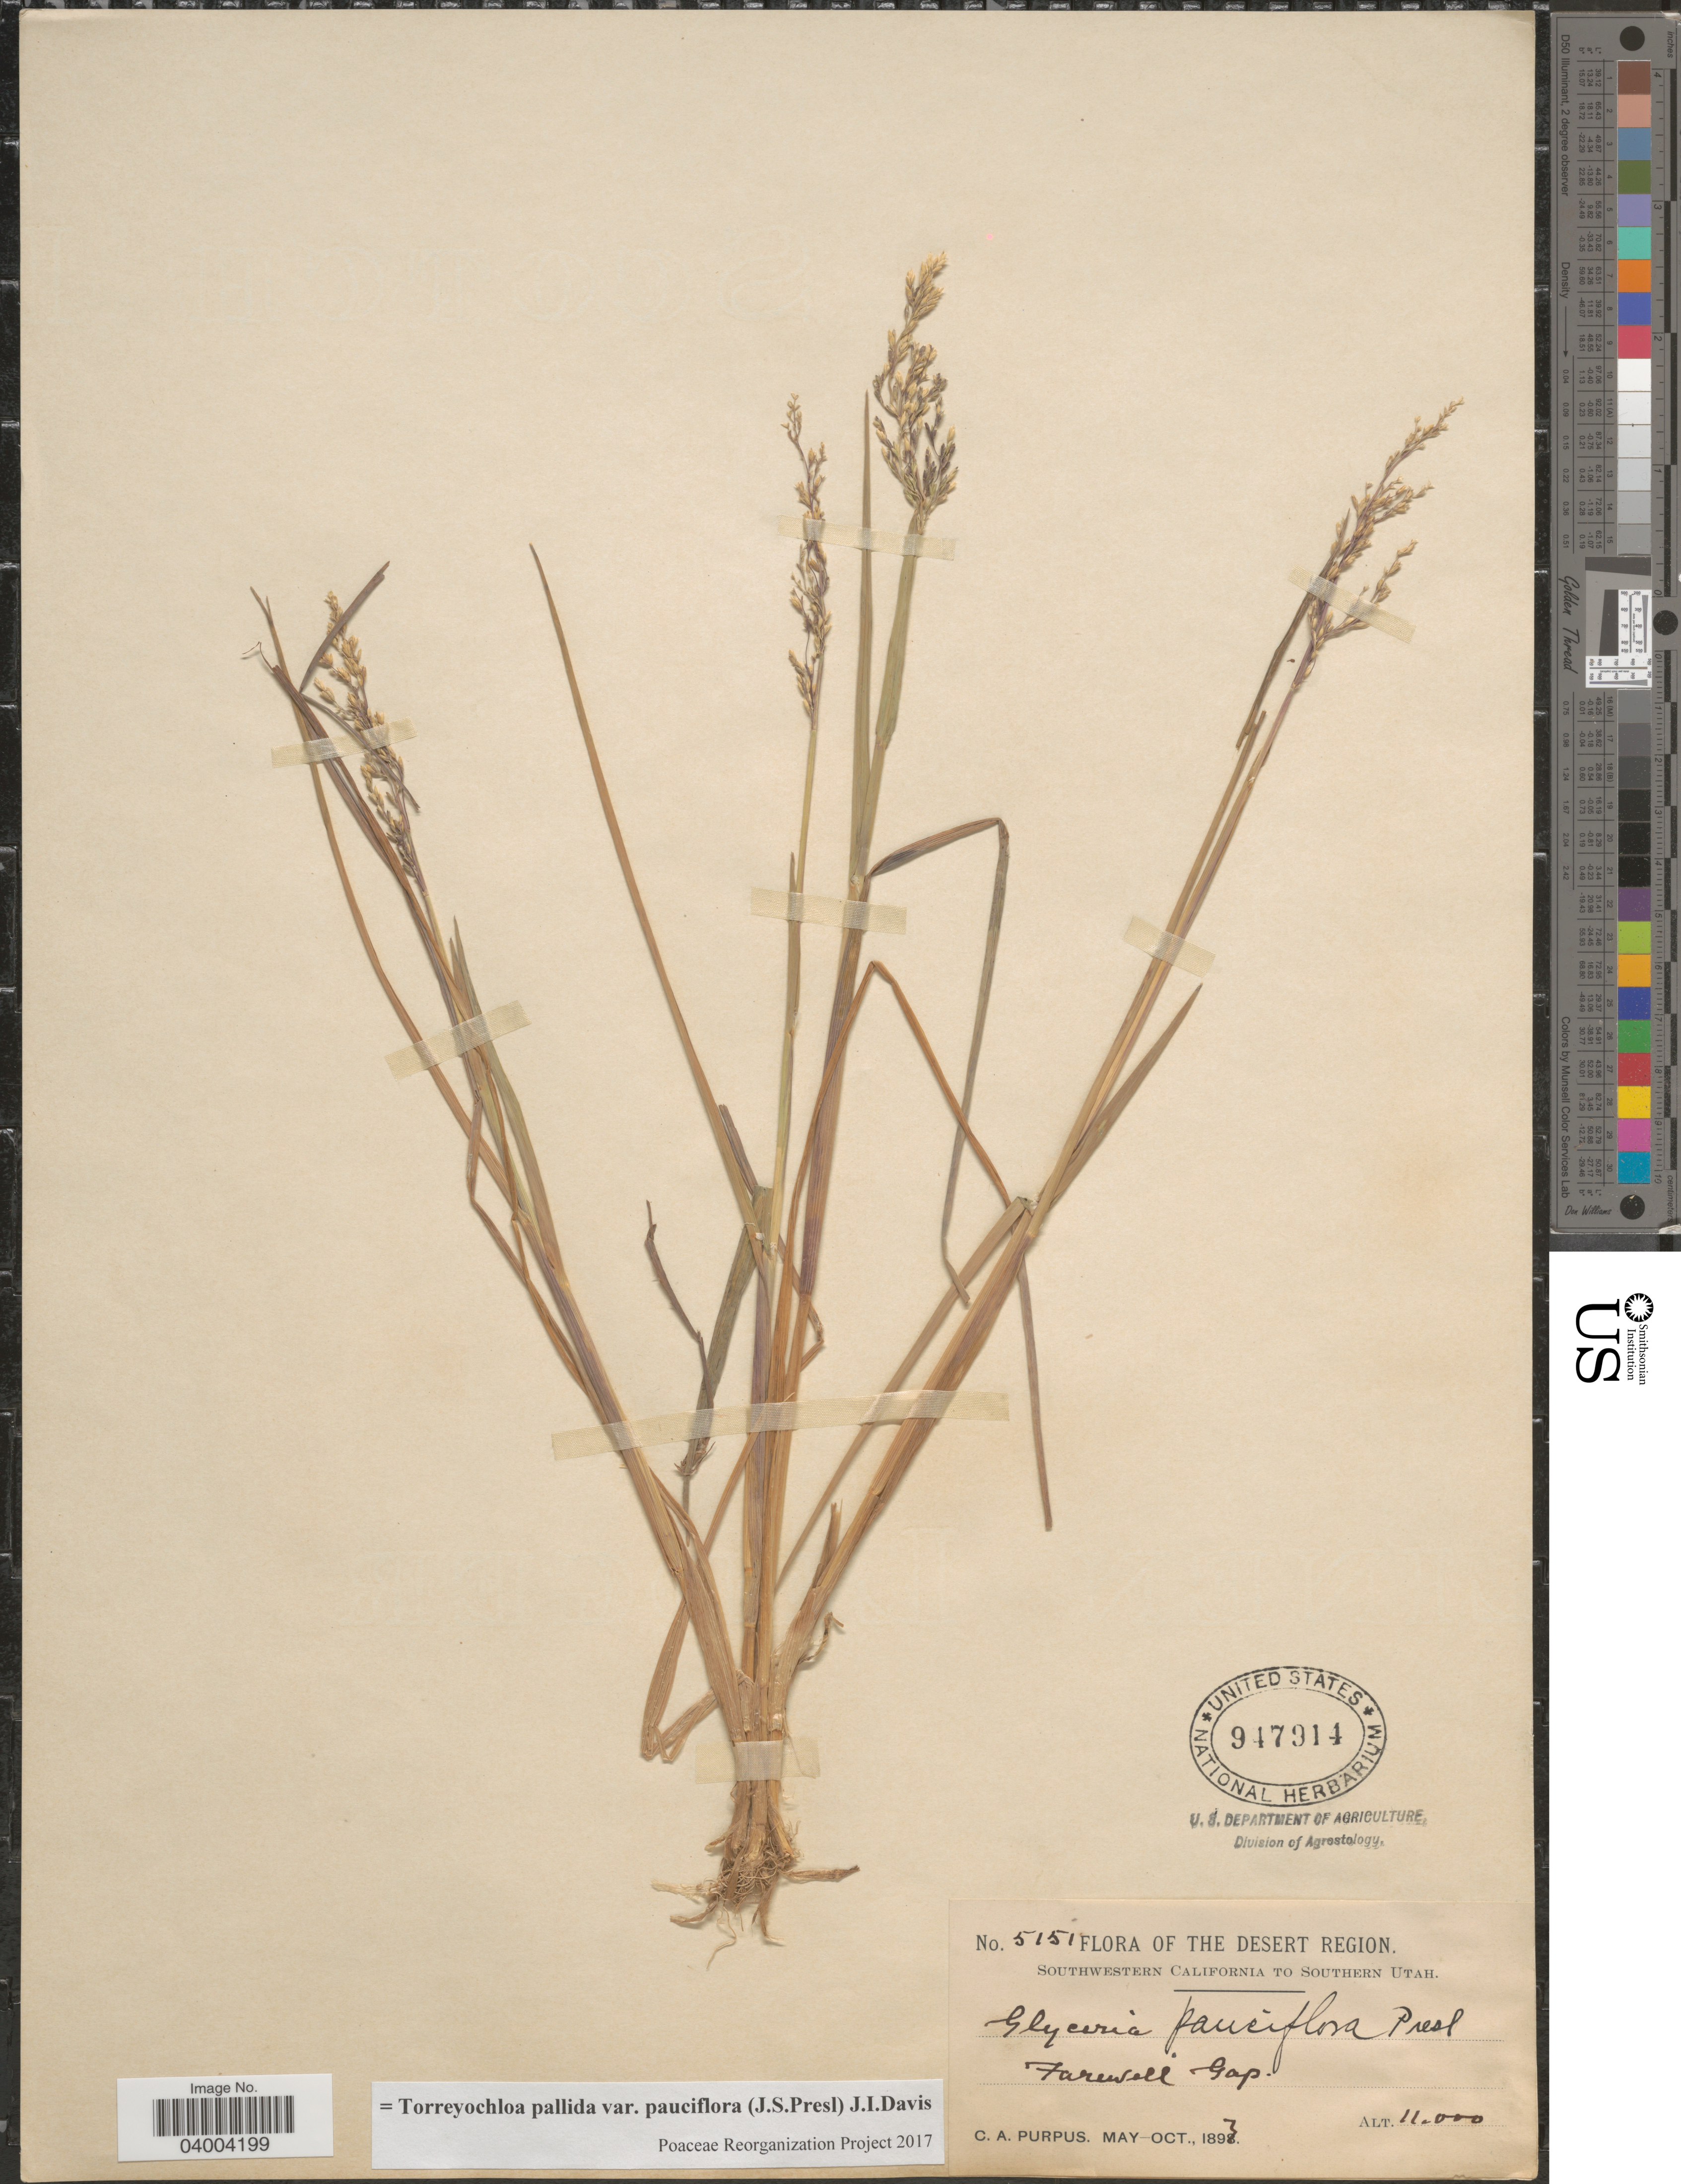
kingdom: Plantae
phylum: Tracheophyta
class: Liliopsida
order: Poales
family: Poaceae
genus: Torreyochloa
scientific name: Torreyochloa pallida var. pauciflora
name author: (J. Presl) J.I. Davis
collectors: C. A. Purpus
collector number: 5151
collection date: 1893-05/1893-10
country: United States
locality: The Desert Region. Southwestern California to Southern Utah. Farewell Gap.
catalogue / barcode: US 947914